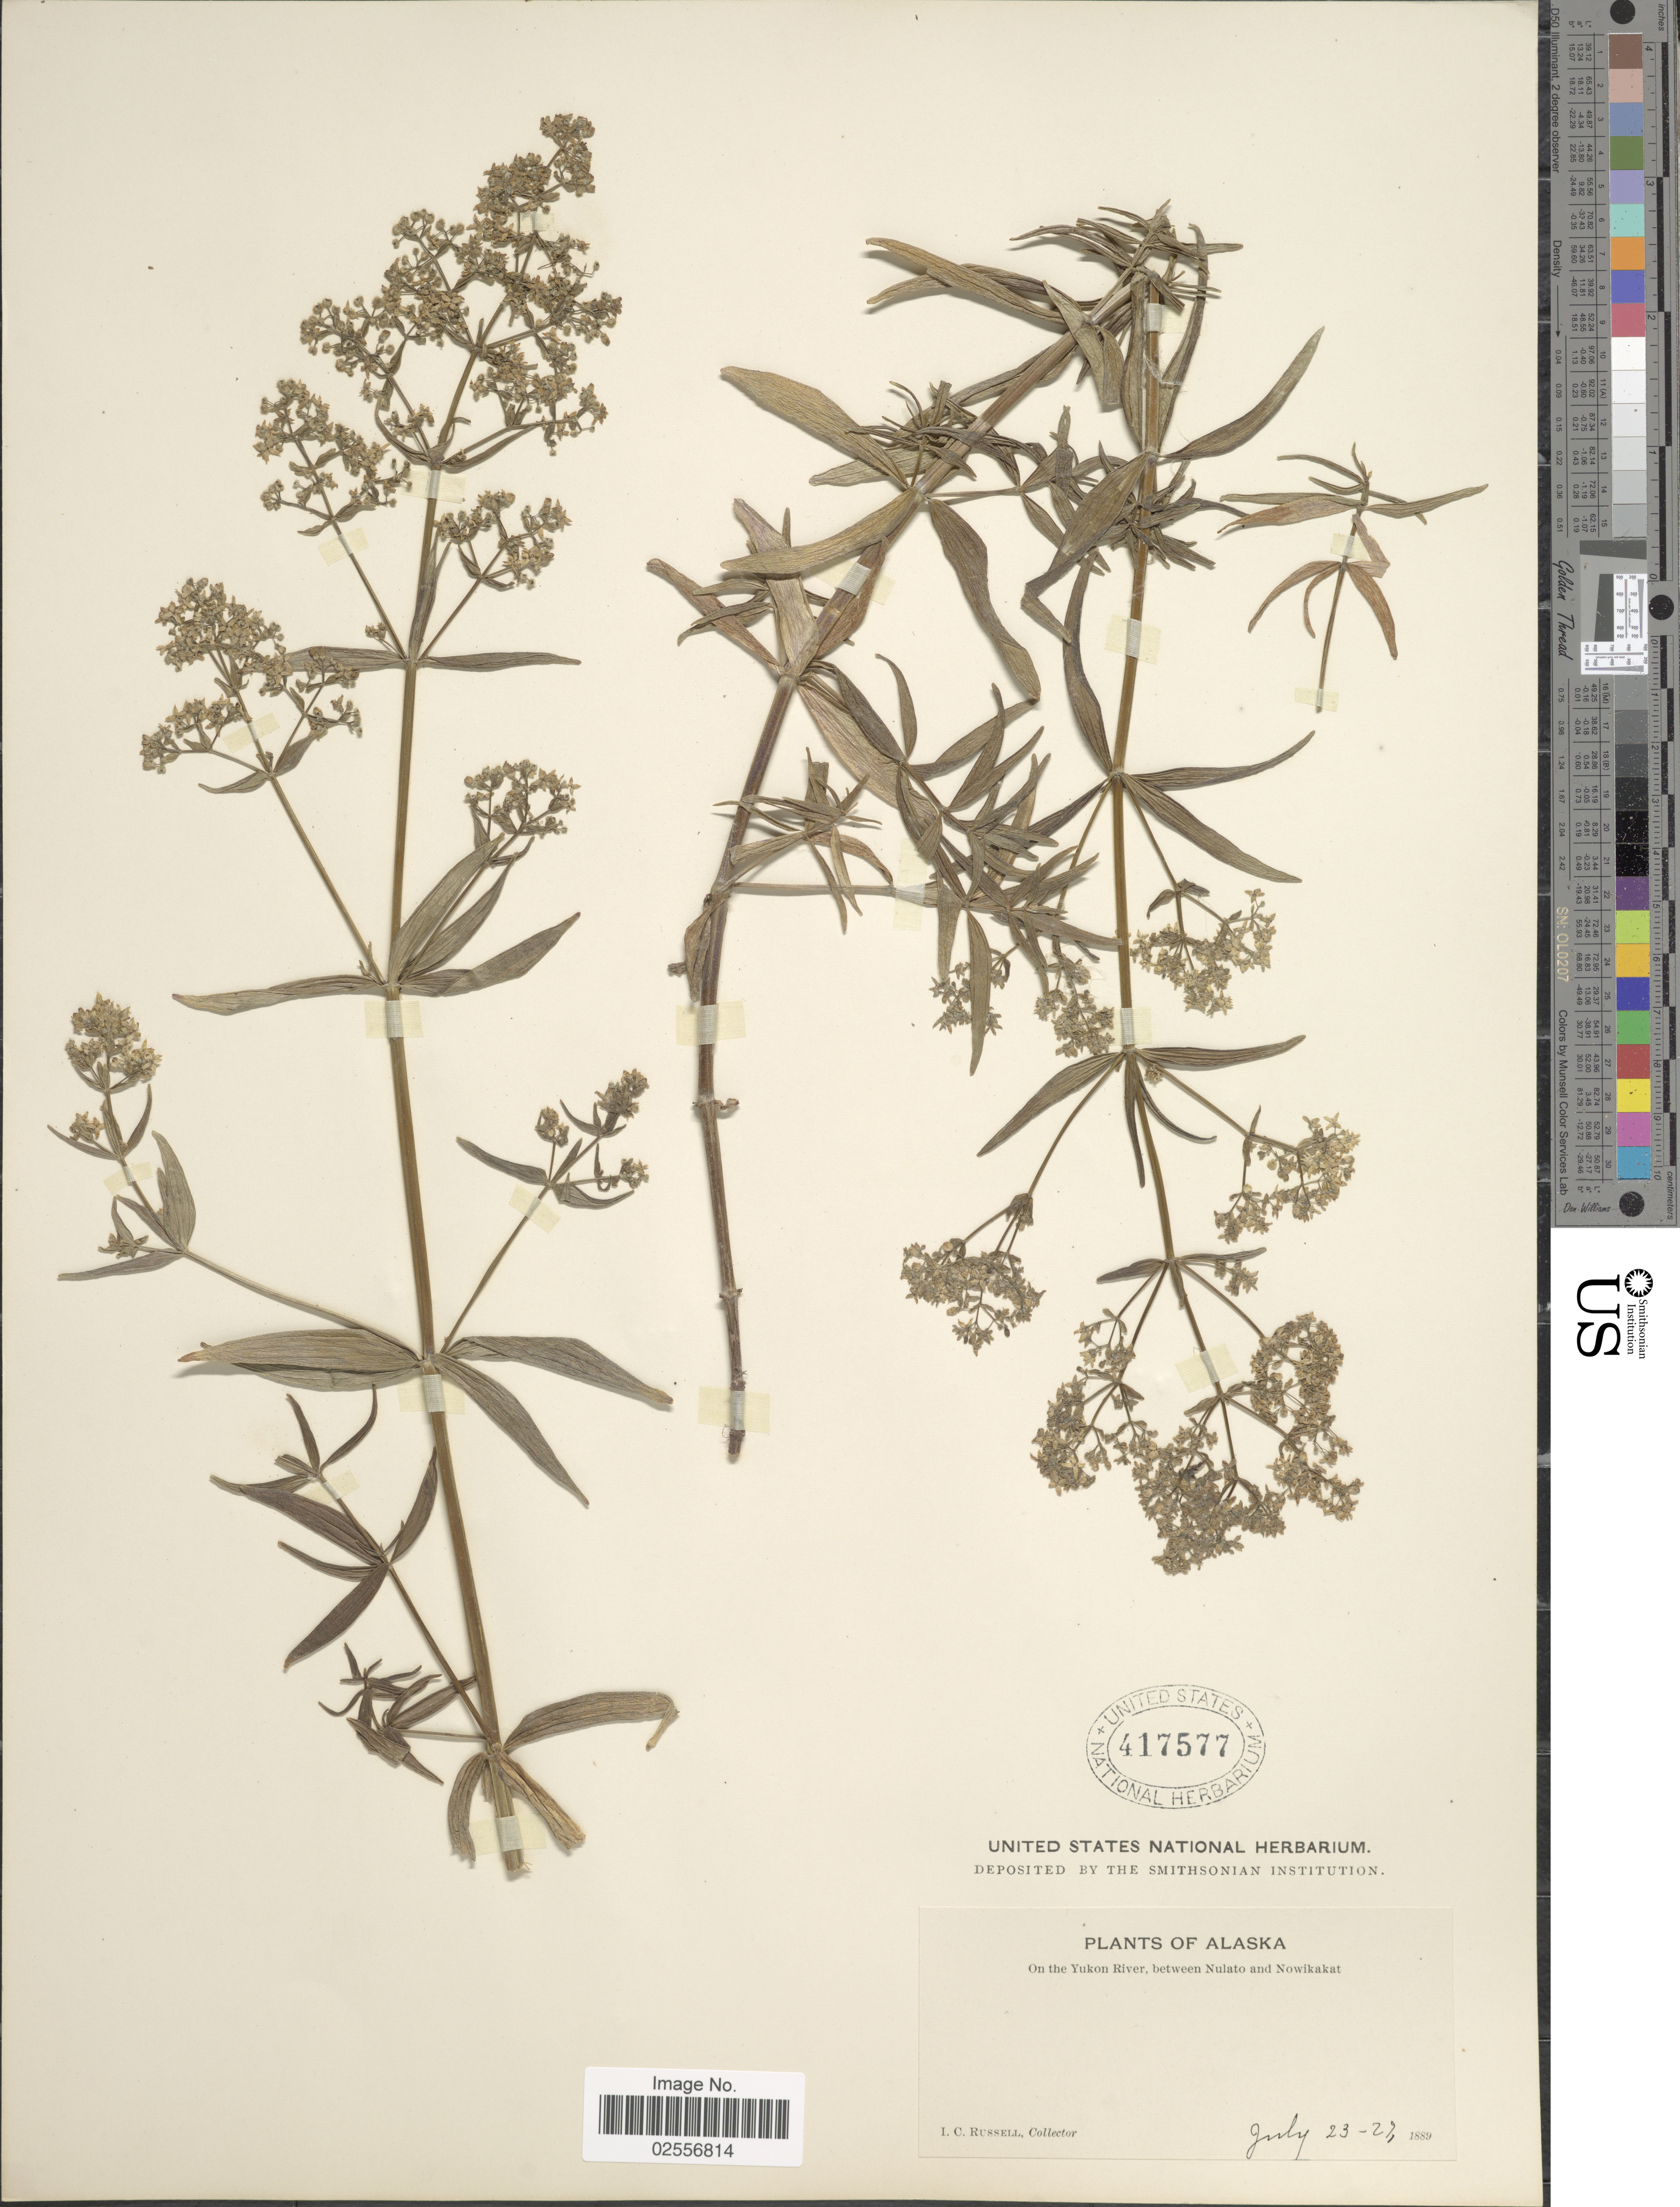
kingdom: Plantae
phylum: Tracheophyta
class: Magnoliopsida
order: Gentianales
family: Rubiaceae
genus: Galium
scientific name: Galium boreale L.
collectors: I. C. Russell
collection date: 1889-07-23/1889-07-27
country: United States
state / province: Alaska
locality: On the Yukon River, between Nulato and Nowikakat.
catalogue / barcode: US 417577